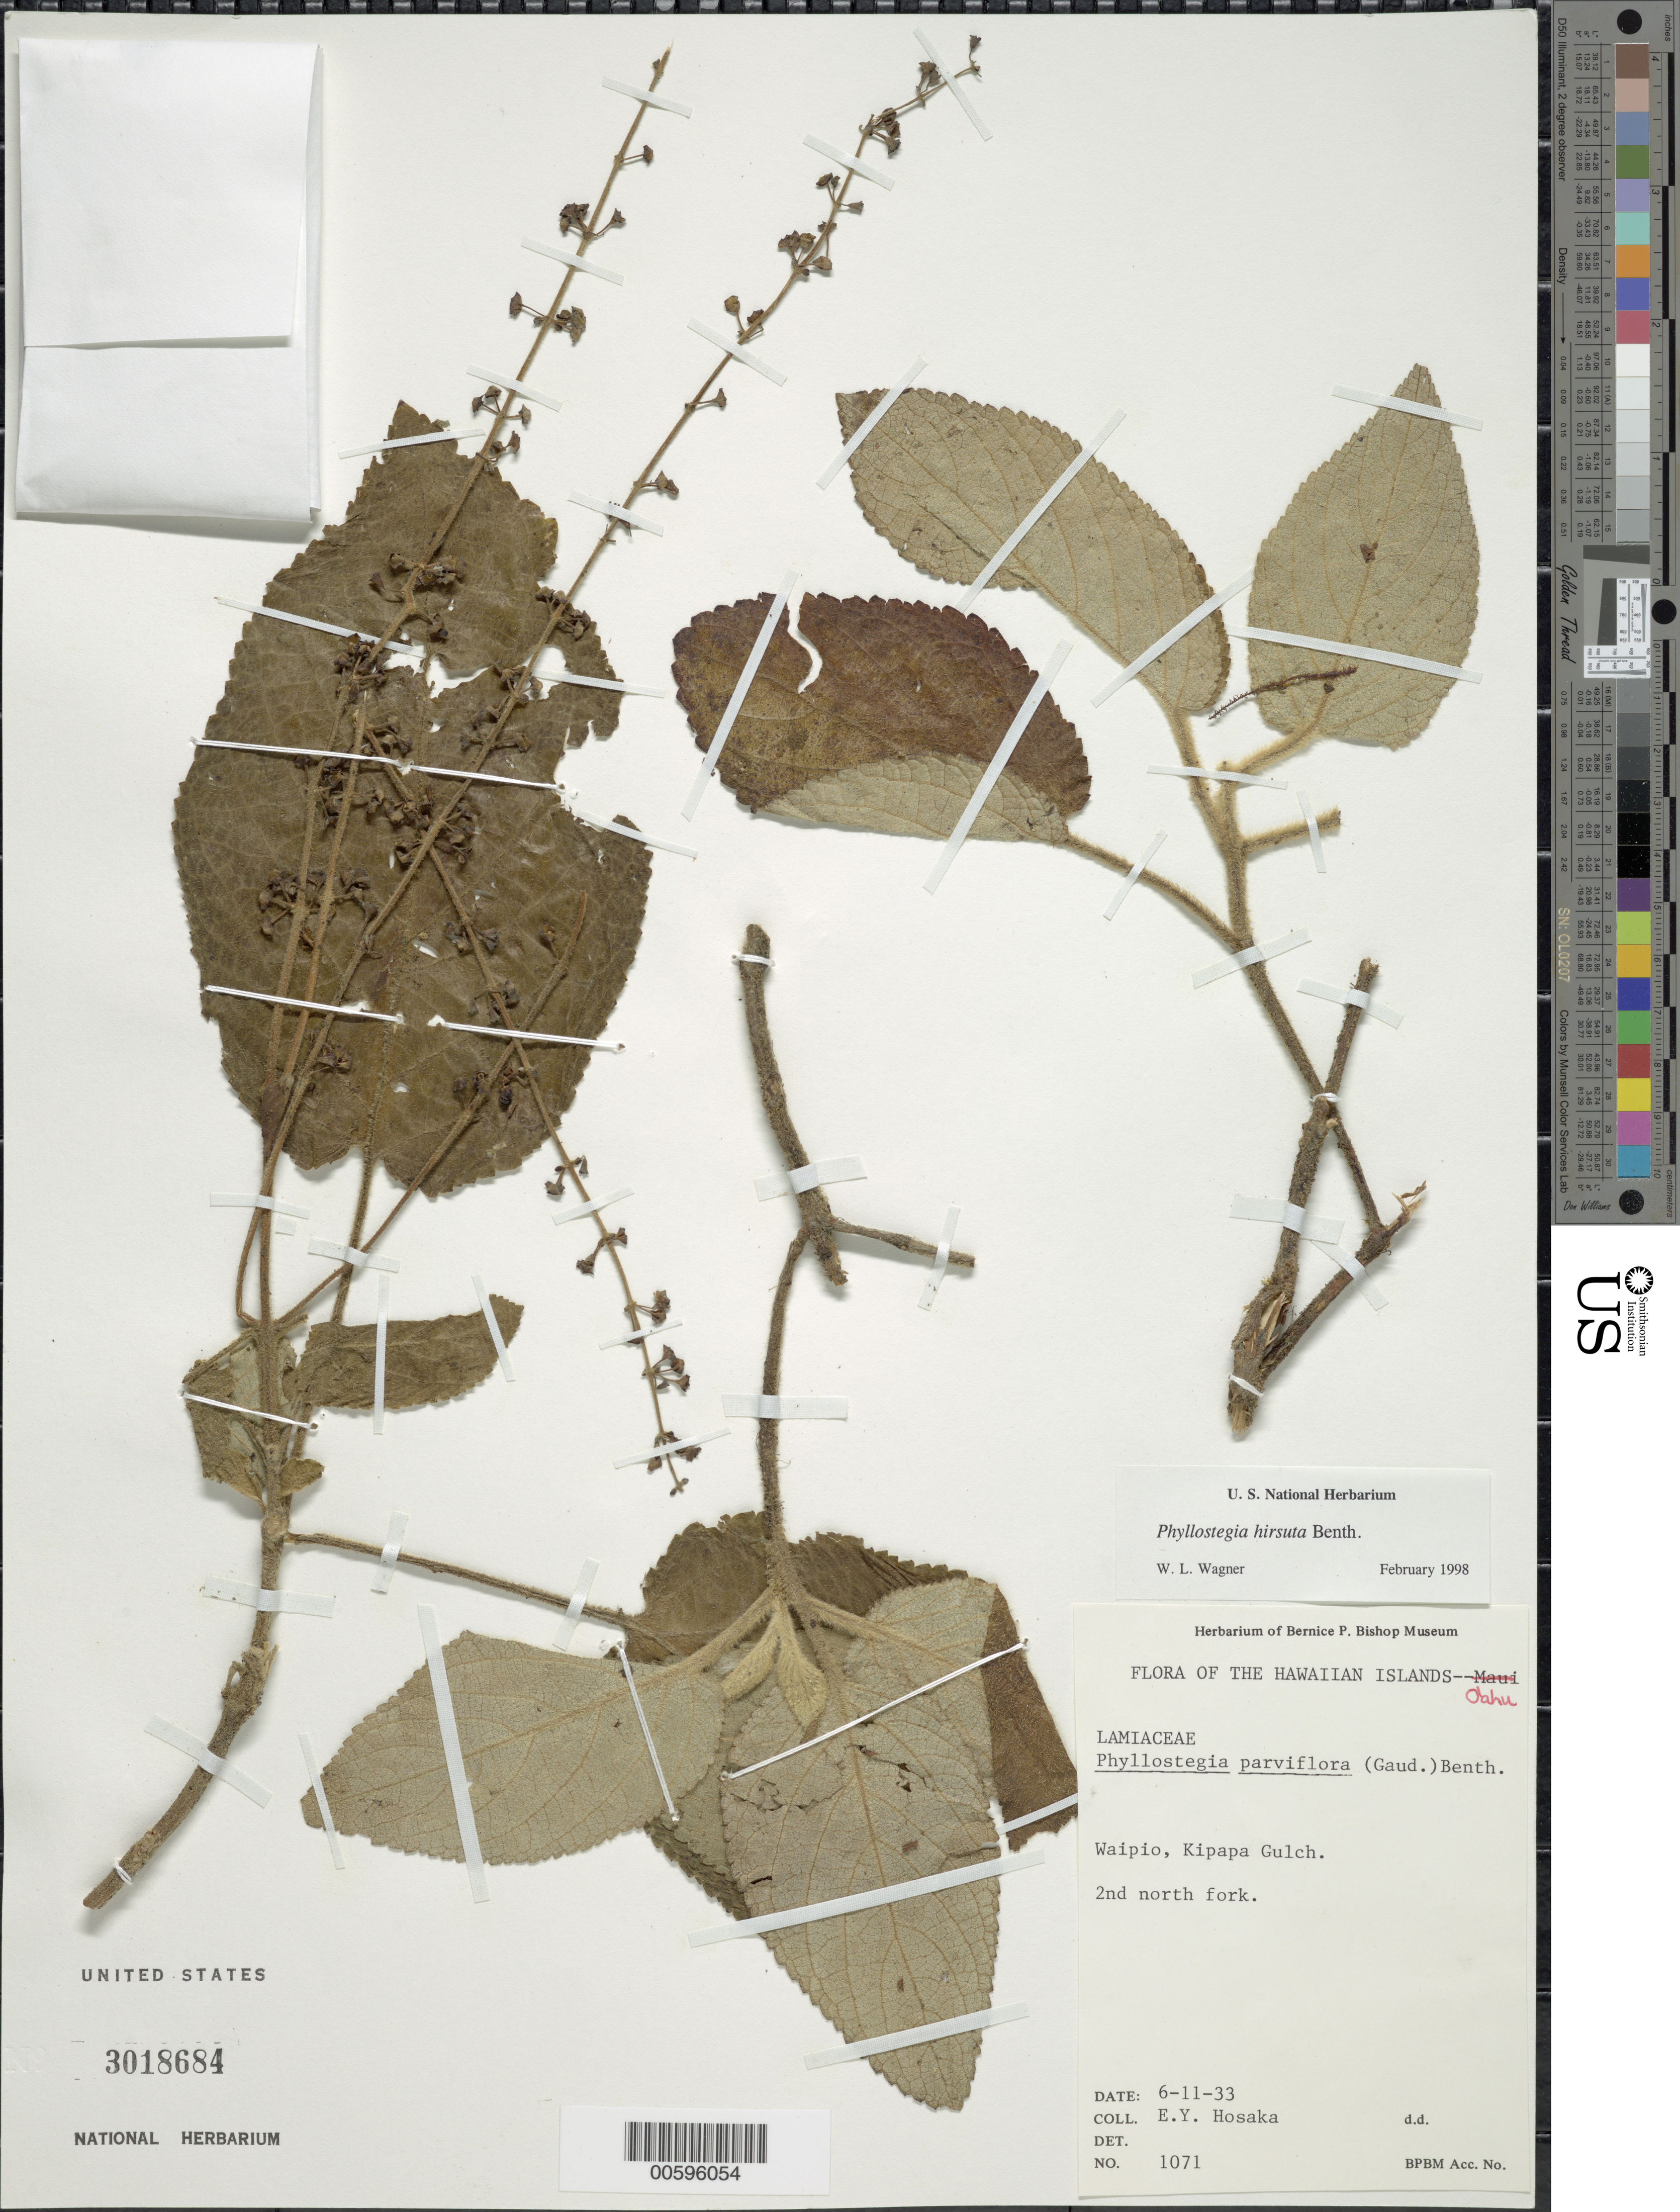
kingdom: Plantae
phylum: Tracheophyta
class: Magnoliopsida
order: Lamiales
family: Lamiaceae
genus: Phyllostegia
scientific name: Phyllostegia hirsuta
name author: Benth.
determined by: Wagner, W. L., (BOT), Smithsonian Institution - National Museum of Natural History (UNITED STATES)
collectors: E. Y. Hosaka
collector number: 1071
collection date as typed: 11 Jun 1933 or 6 Nov 1933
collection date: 1933-06-11 or 1933-11-06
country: United States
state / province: Hawaii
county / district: Honolulu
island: Oahu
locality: Waipio, Kipapa Gulch. 2nd N fork.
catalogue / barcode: US 3018684